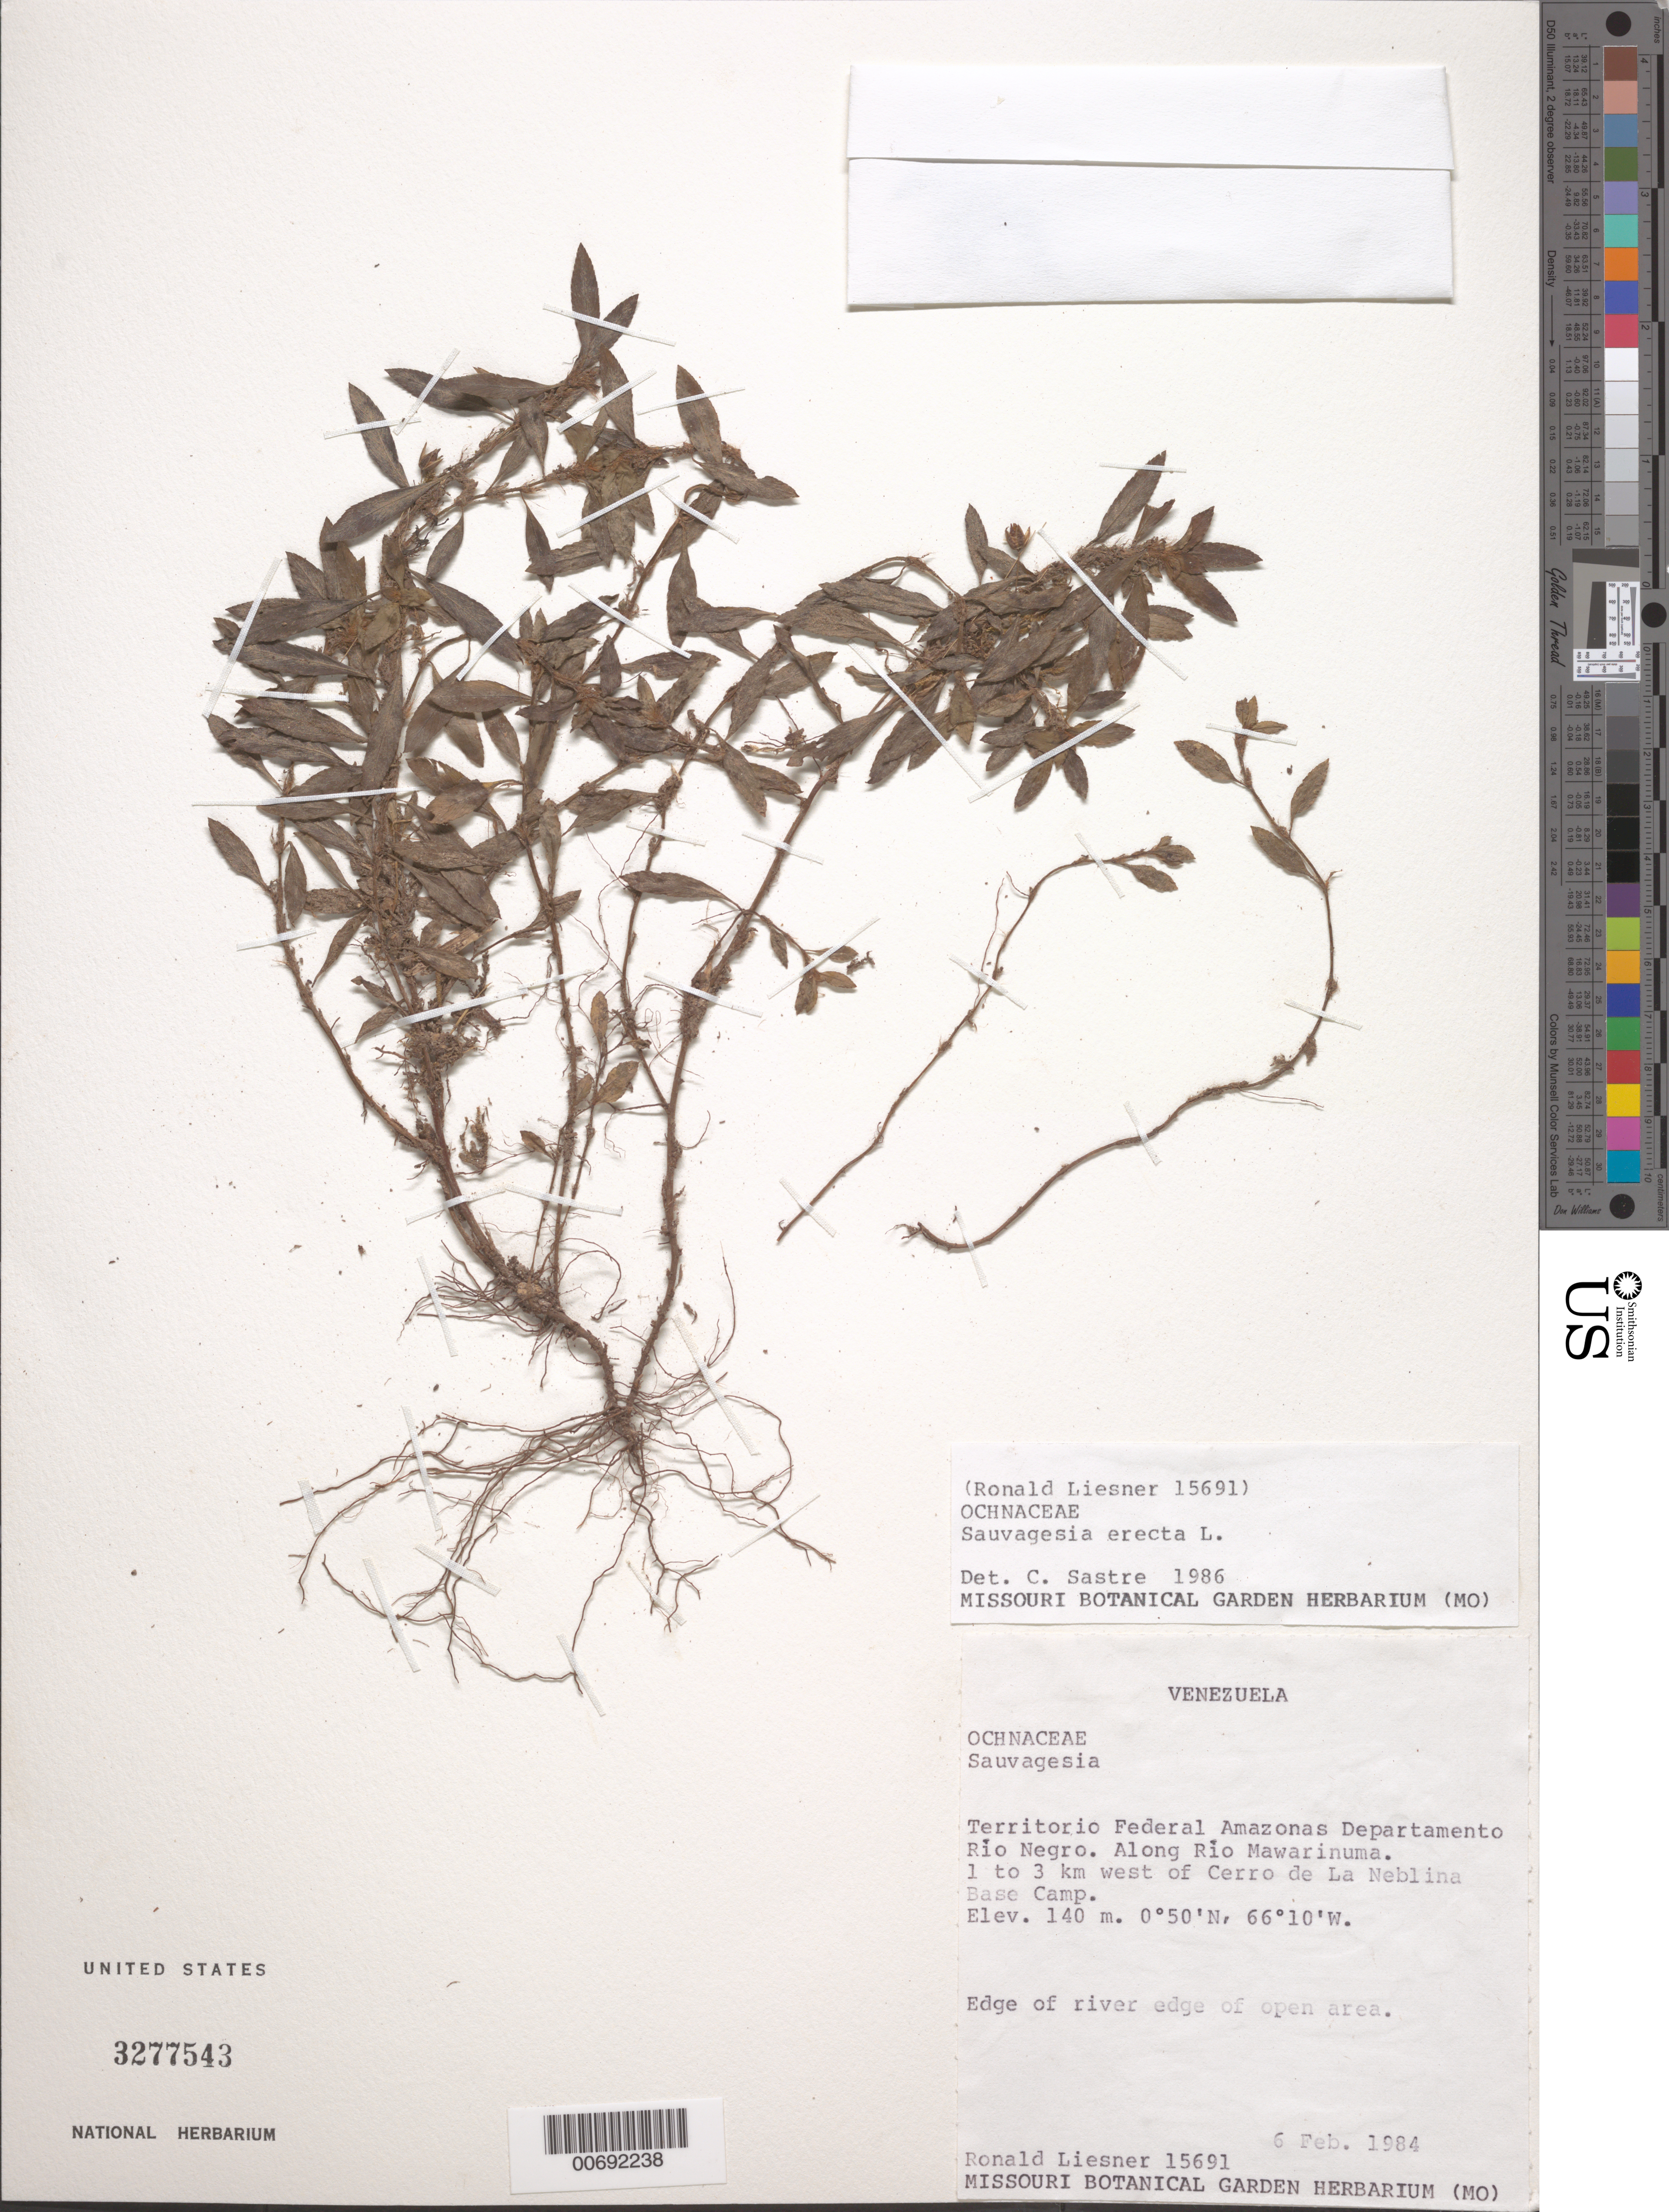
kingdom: Plantae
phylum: Tracheophyta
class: Magnoliopsida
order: Malpighiales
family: Ochnaceae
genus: Sauvagesia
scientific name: Sauvagesia erecta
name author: L.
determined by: Sastre, C. H. L.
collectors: R. L. Liesner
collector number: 15691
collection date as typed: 6-Feb-84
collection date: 1984-02-06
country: Venezuela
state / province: Amazonas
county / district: Río Negro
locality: Río Mawarinuma, 1-3 km W of Cerro de La Neblina Base Camp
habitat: Edge of river, edge of open areas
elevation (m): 140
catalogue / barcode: US 3277543